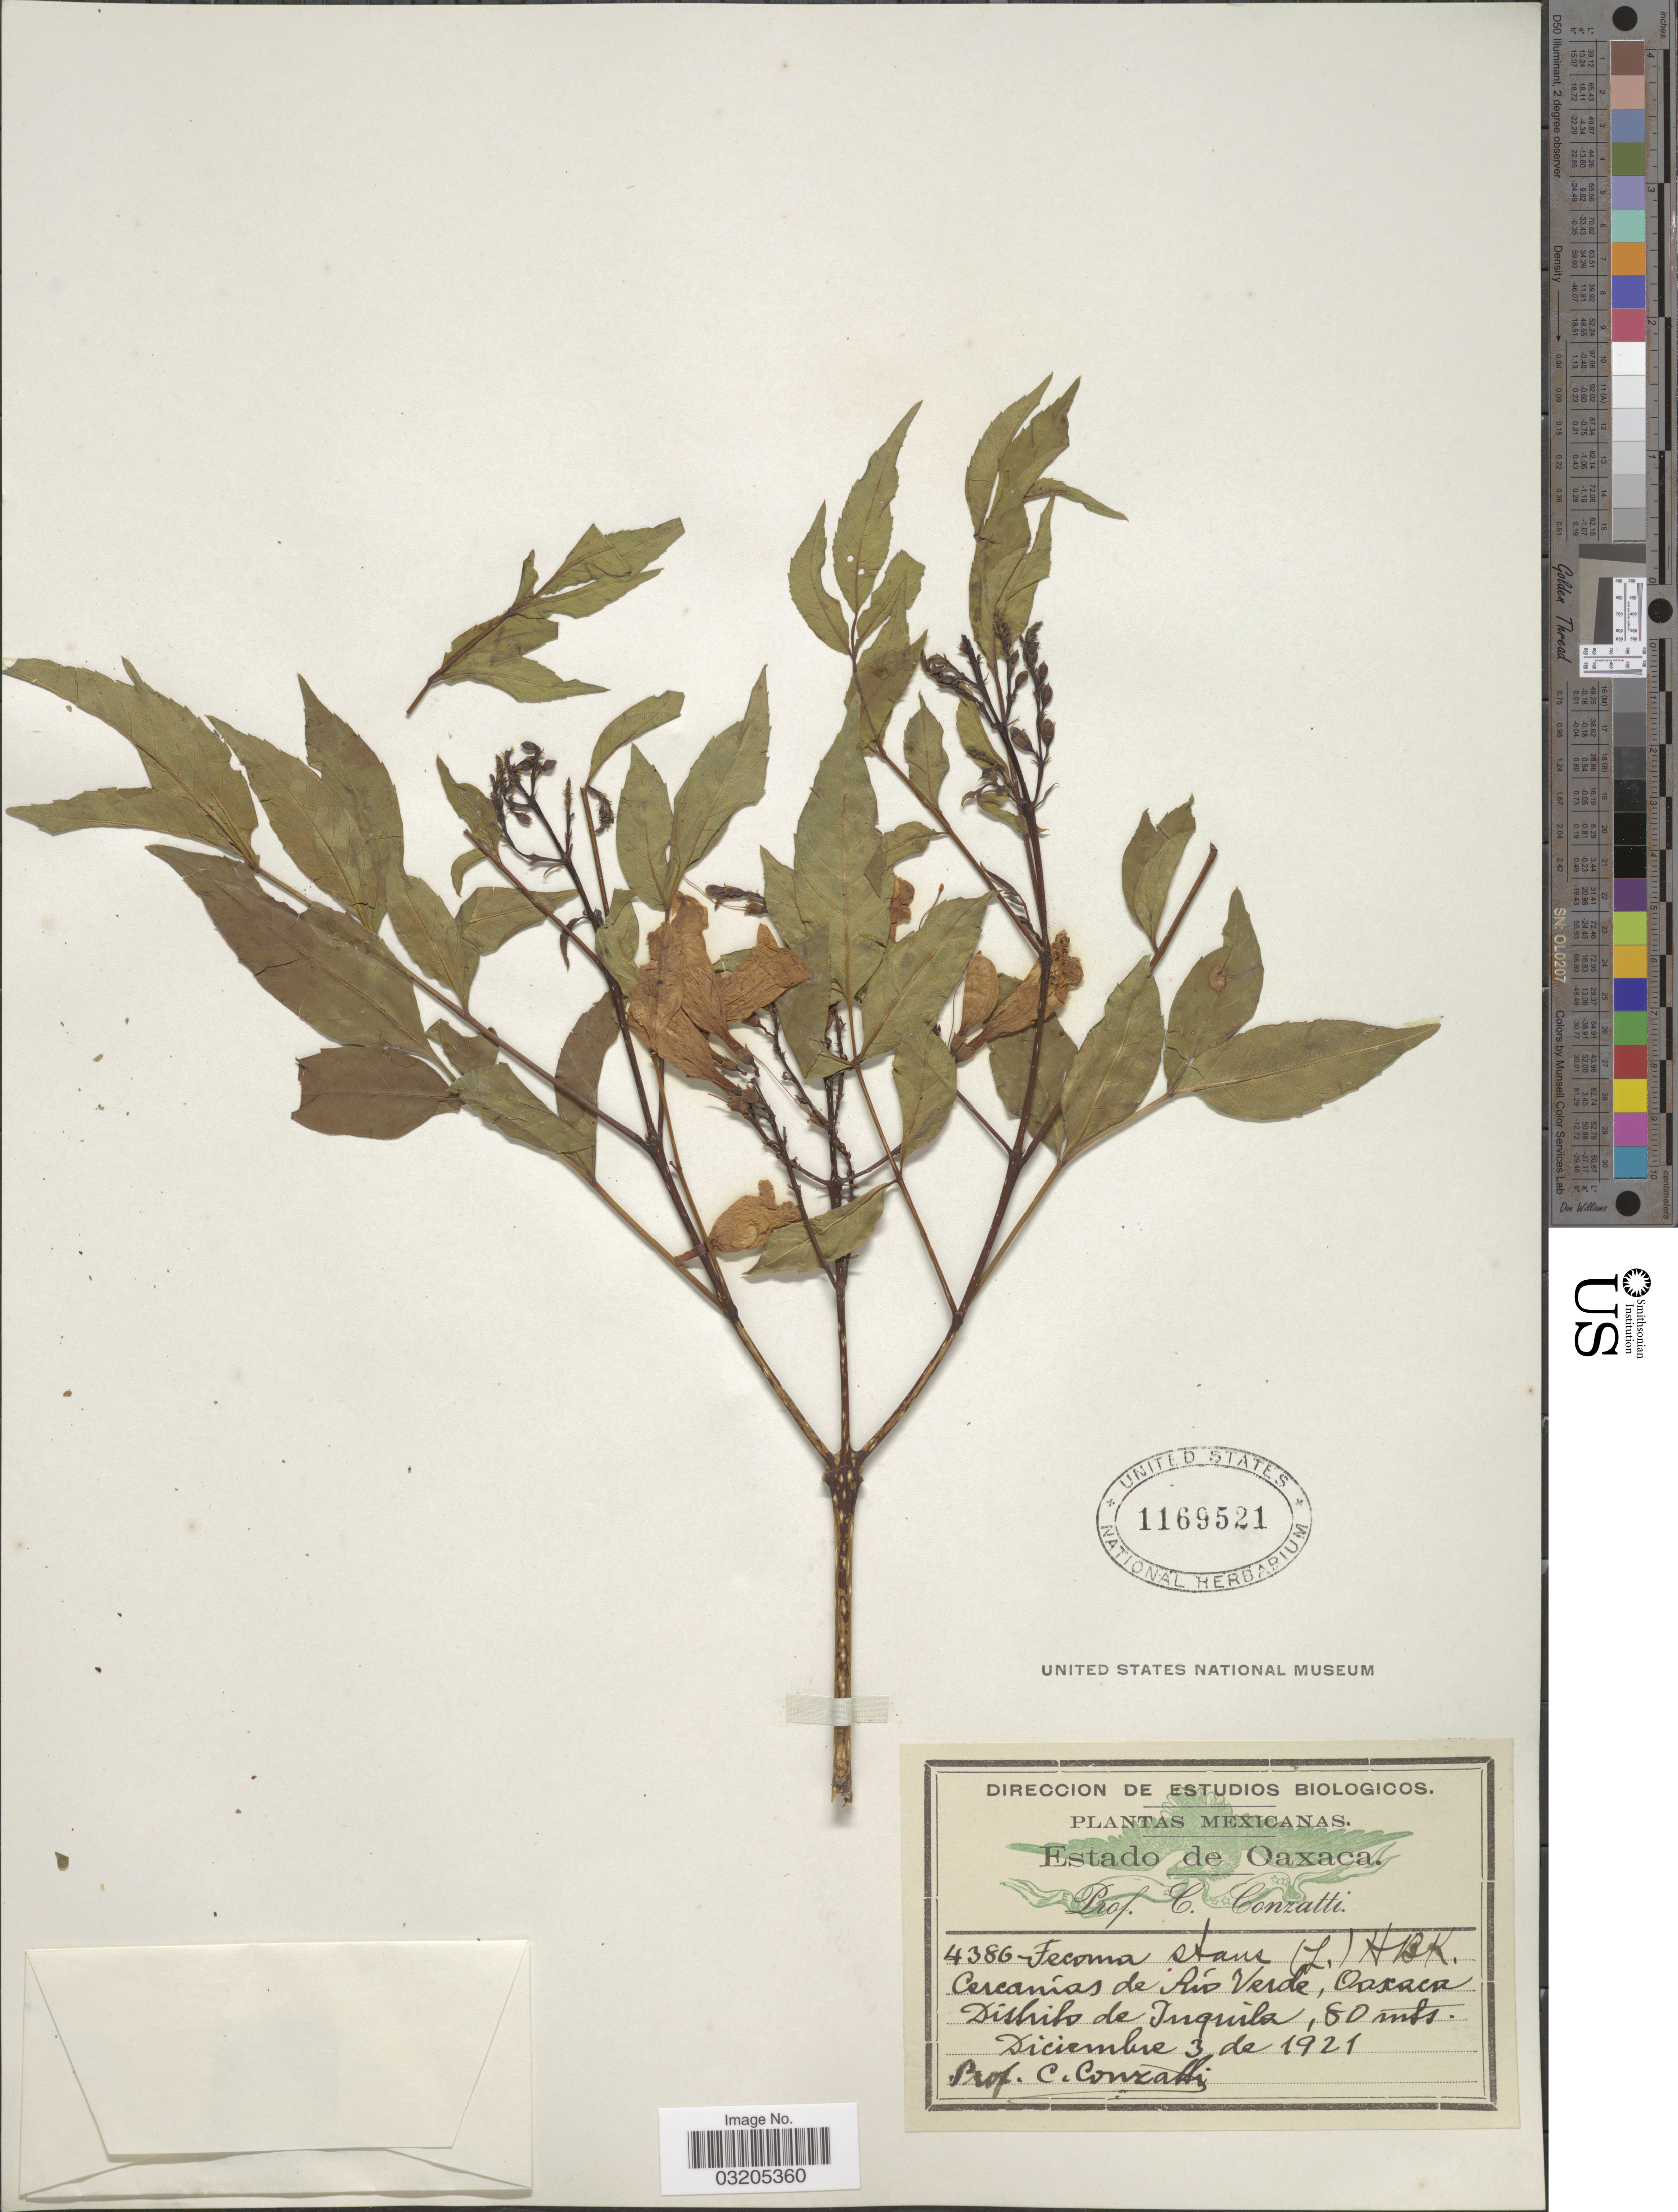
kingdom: Plantae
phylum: Tracheophyta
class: Magnoliopsida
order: Lamiales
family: Bignoniaceae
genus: Tecoma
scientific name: Tecoma stans var. stans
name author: (L.) Juss. ex Kunth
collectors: C. Conzatti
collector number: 4386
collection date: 1921-12-03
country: Mexico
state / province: Oaxaca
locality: Cercanías de Río Verde. Distrito de Juquila.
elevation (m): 80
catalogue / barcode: US 1169521